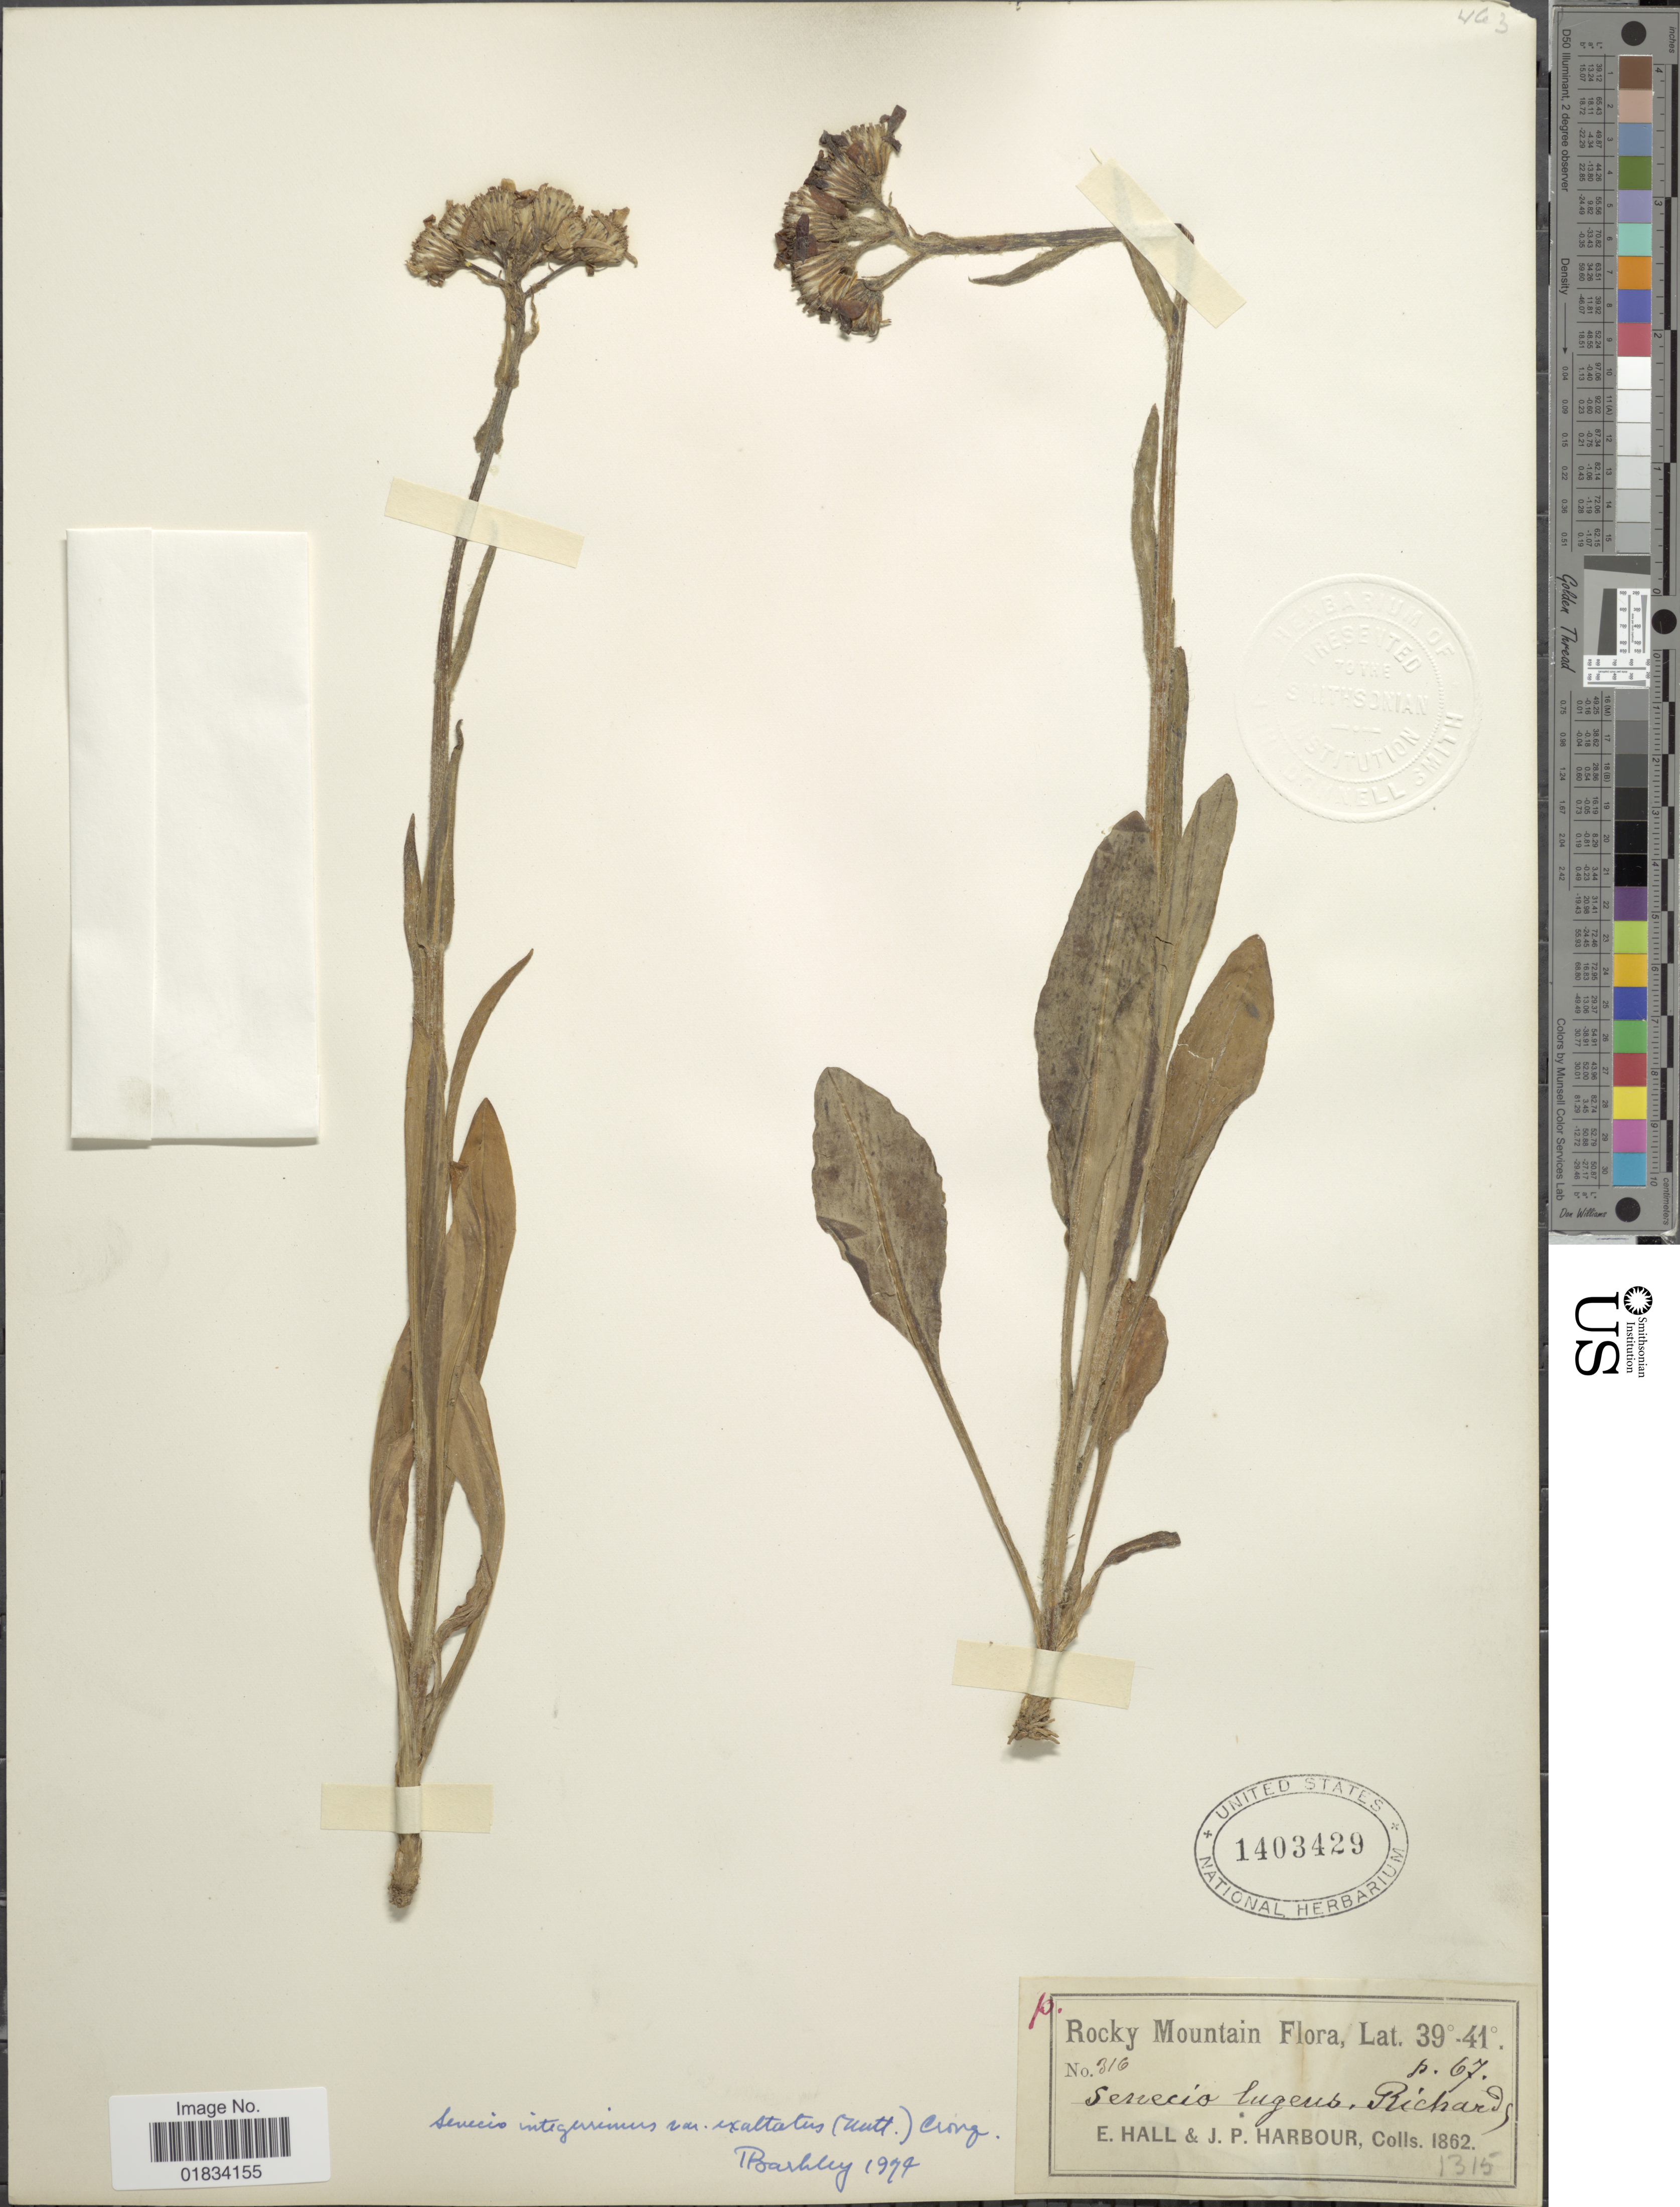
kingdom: Plantae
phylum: Tracheophyta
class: Magnoliopsida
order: Asterales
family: Asteraceae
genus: Senecio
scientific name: Senecio integerrimus var. exaltatus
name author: (Nutt.) Cronq.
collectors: E. Hall & J. Harbour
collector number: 316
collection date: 1862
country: United States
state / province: Colorado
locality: Rocky Mtns.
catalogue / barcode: US 1403429